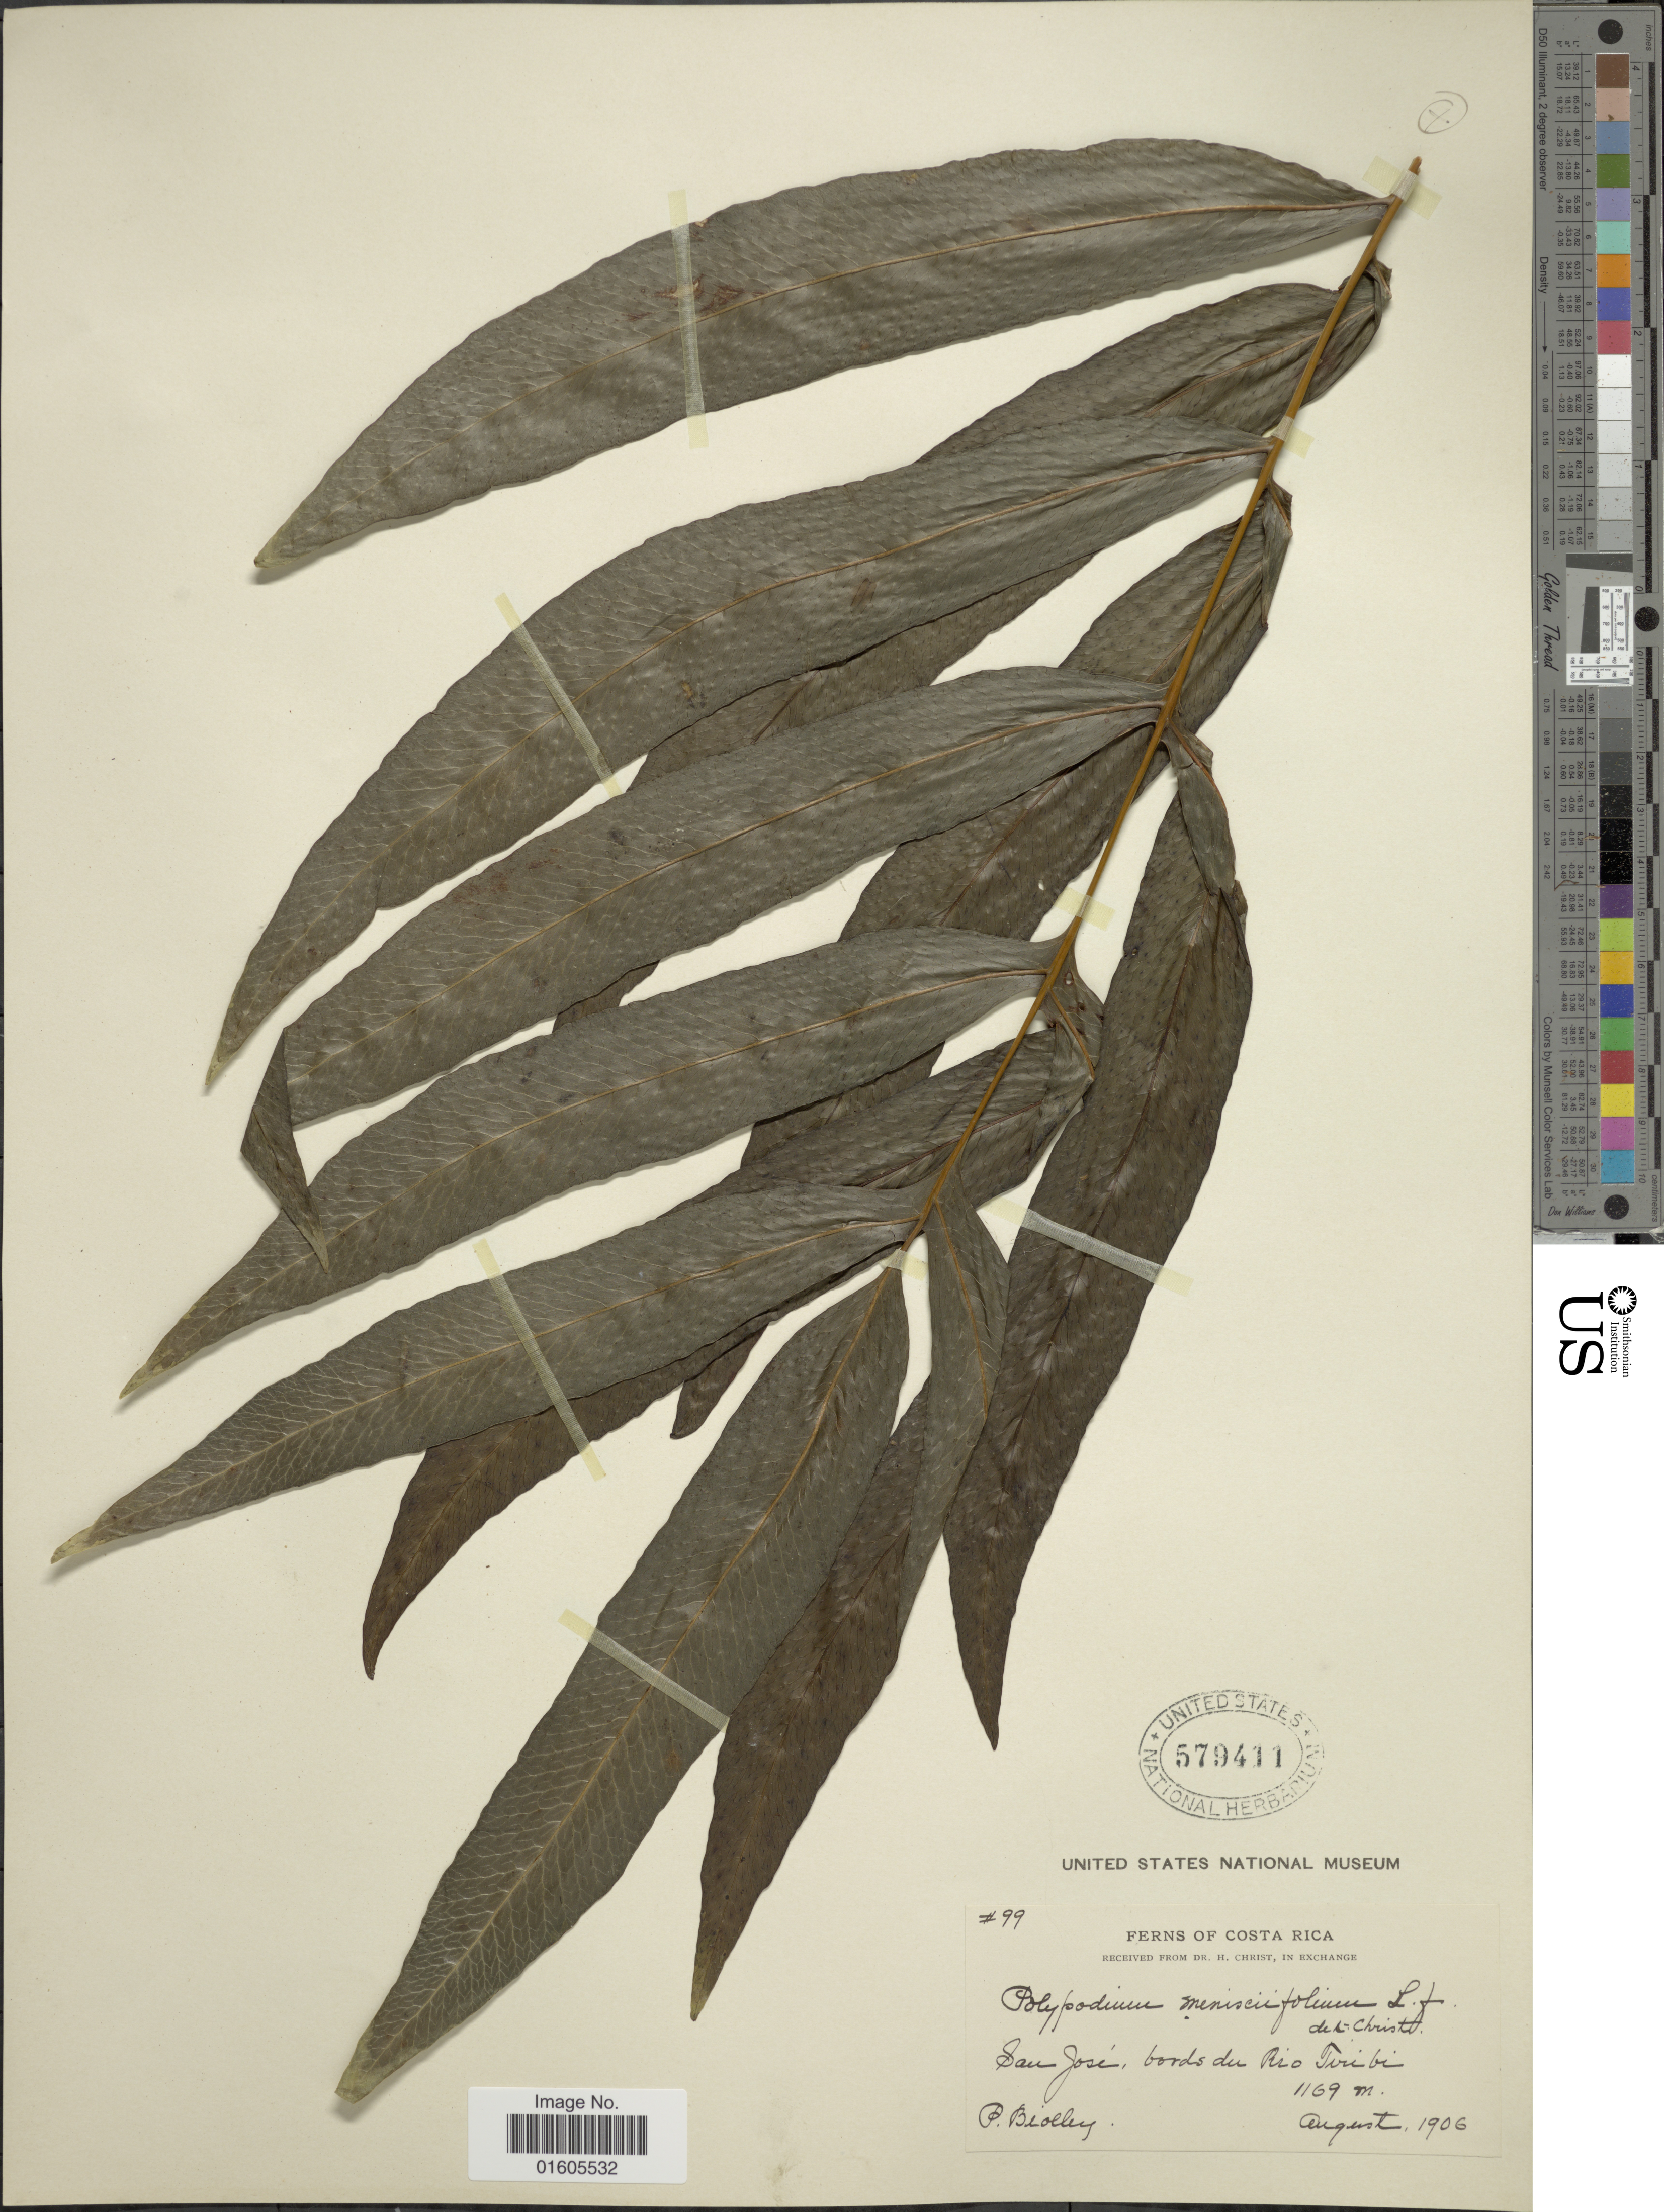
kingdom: Plantae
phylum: Tracheophyta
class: Polypodiopsida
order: Polypodiales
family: Polypodiaceae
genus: Serpocaulon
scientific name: Serpocaulon triseriale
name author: (Sw.) A.R. Sm.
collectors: P. Biolley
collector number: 99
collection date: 1906-08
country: Costa Rica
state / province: San José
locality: Bords du Rio Tiribi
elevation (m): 1169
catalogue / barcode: US 579411